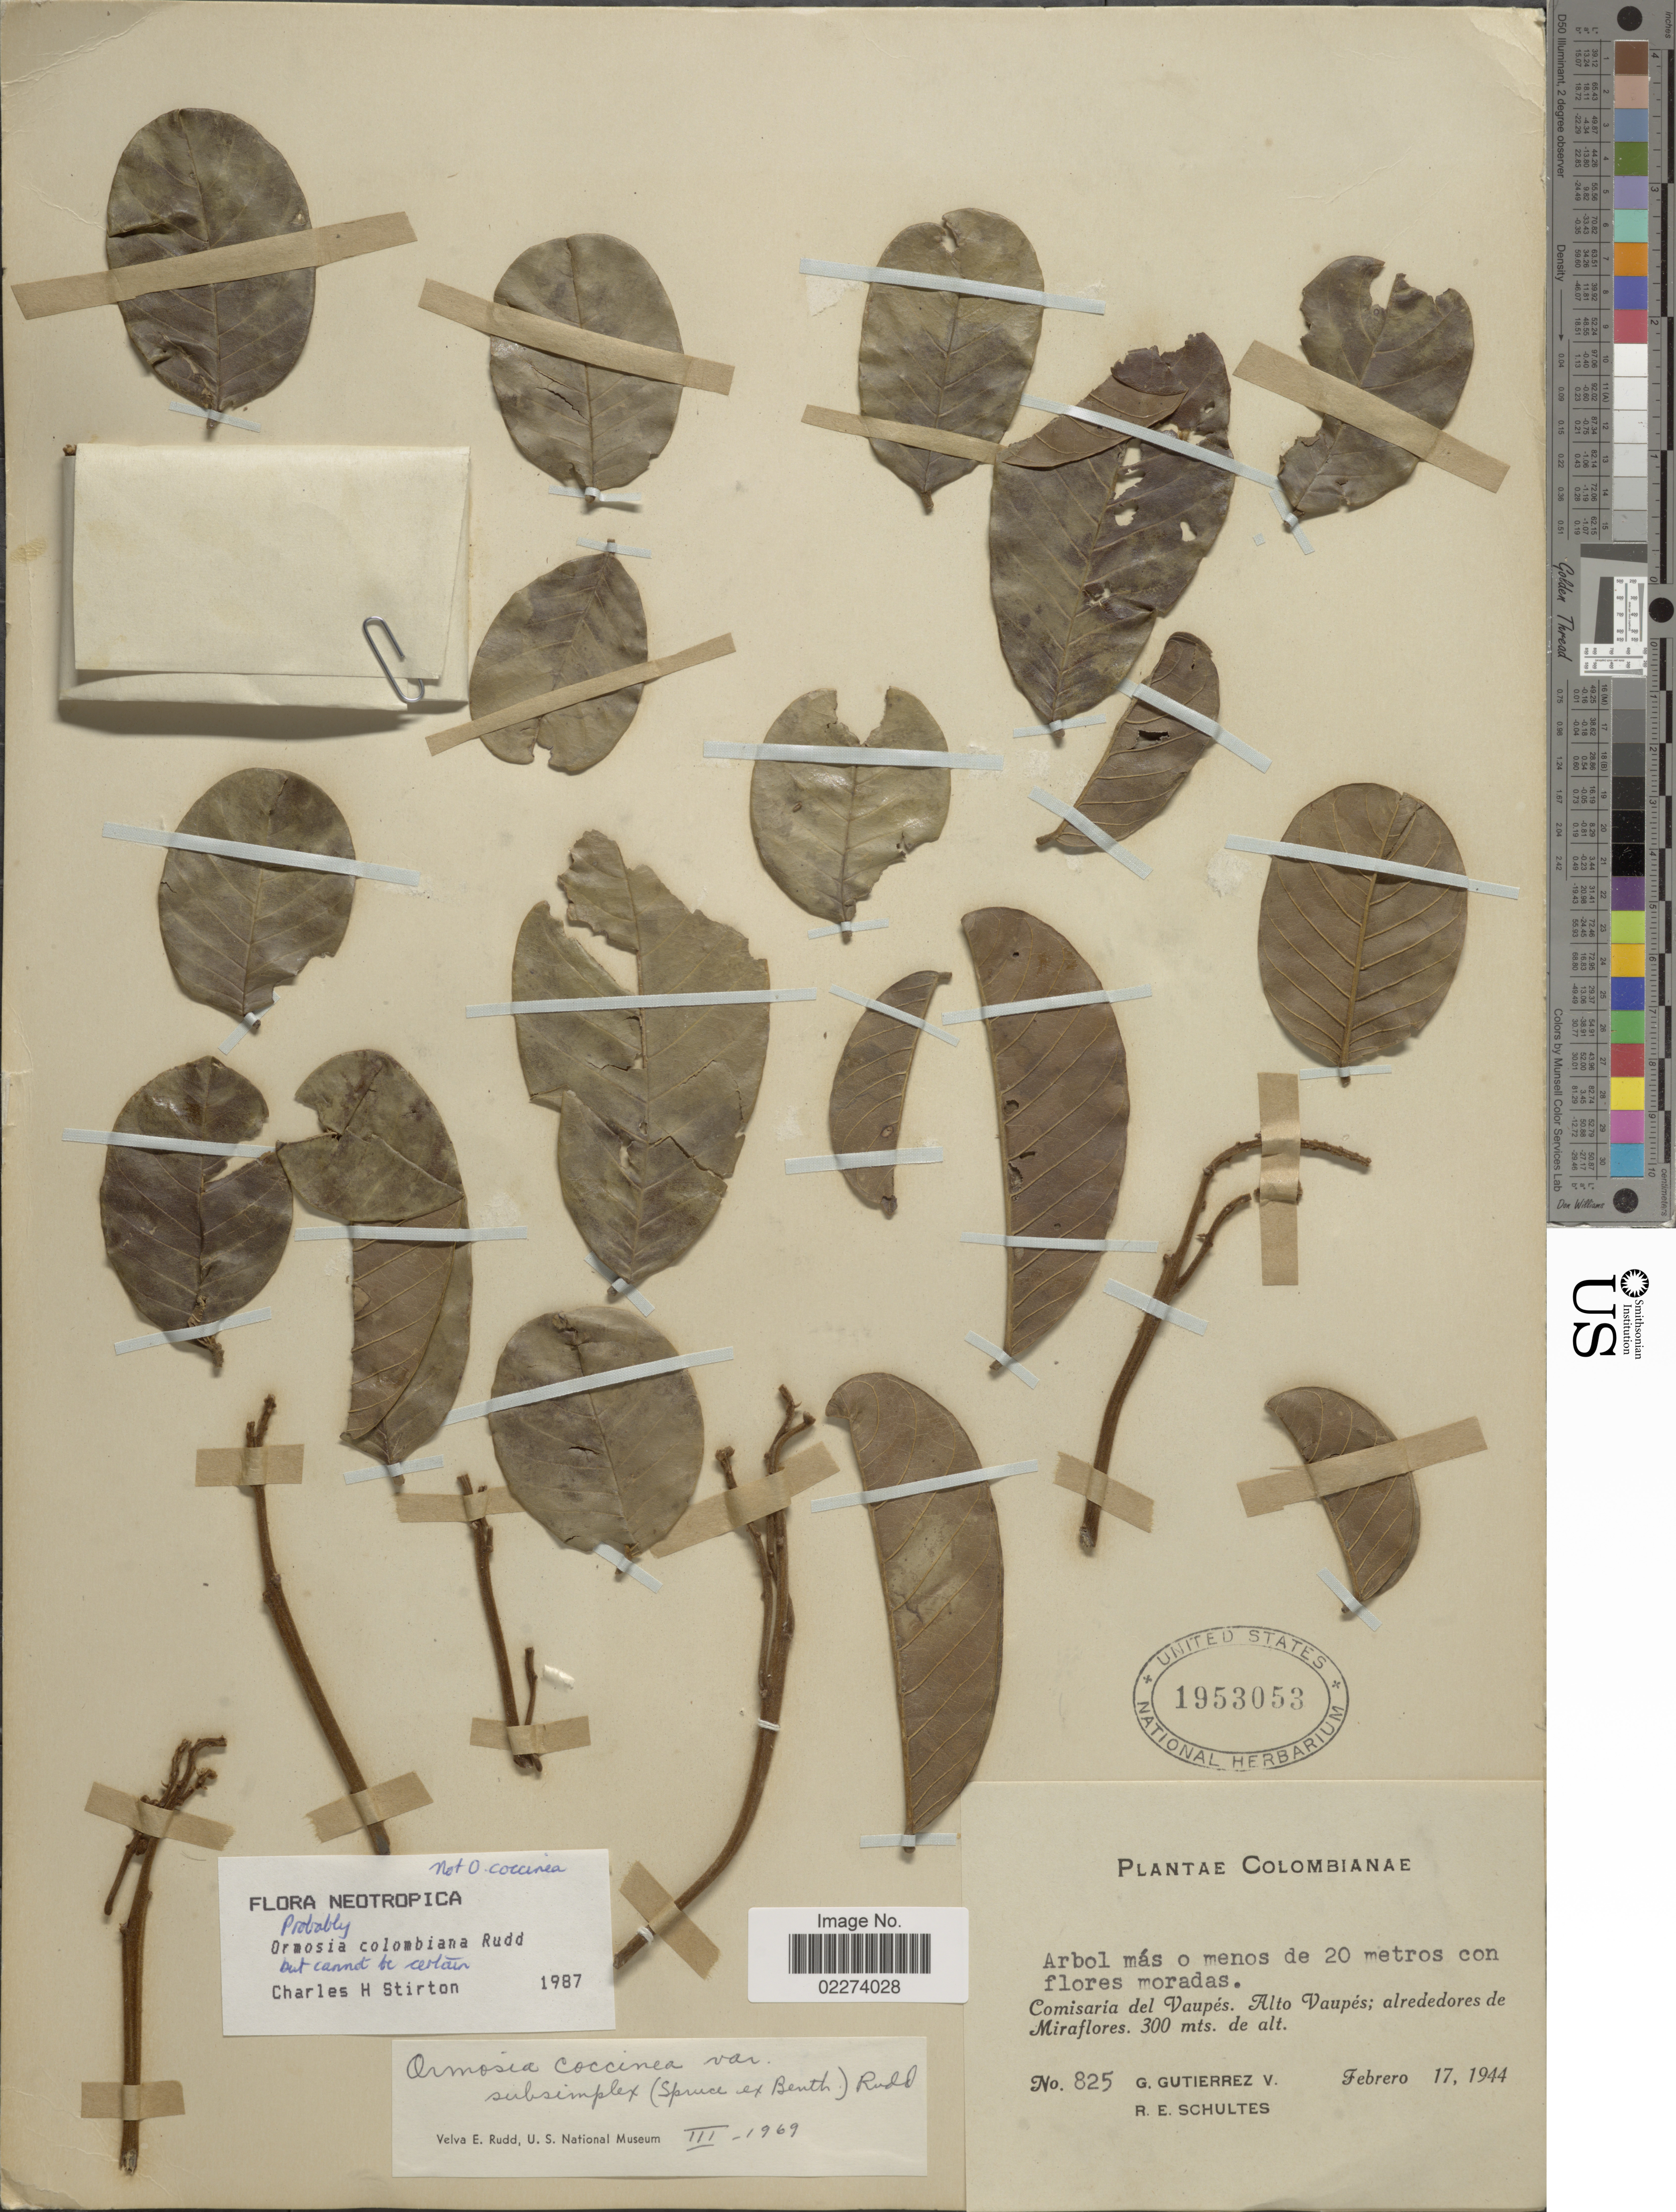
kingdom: Plantae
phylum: Tracheophyta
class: Magnoliopsida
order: Fabales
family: Fabaceae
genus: Ormosia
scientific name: Ormosia colombiana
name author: Rudd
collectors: G. Gutiérrez V. & R. E. Schultes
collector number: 825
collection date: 1944-02-17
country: Colombia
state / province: Vaupés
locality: Comisaria del Vaupes: Alto Vaupes: alrededores de Miraflores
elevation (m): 300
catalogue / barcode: US 1953053